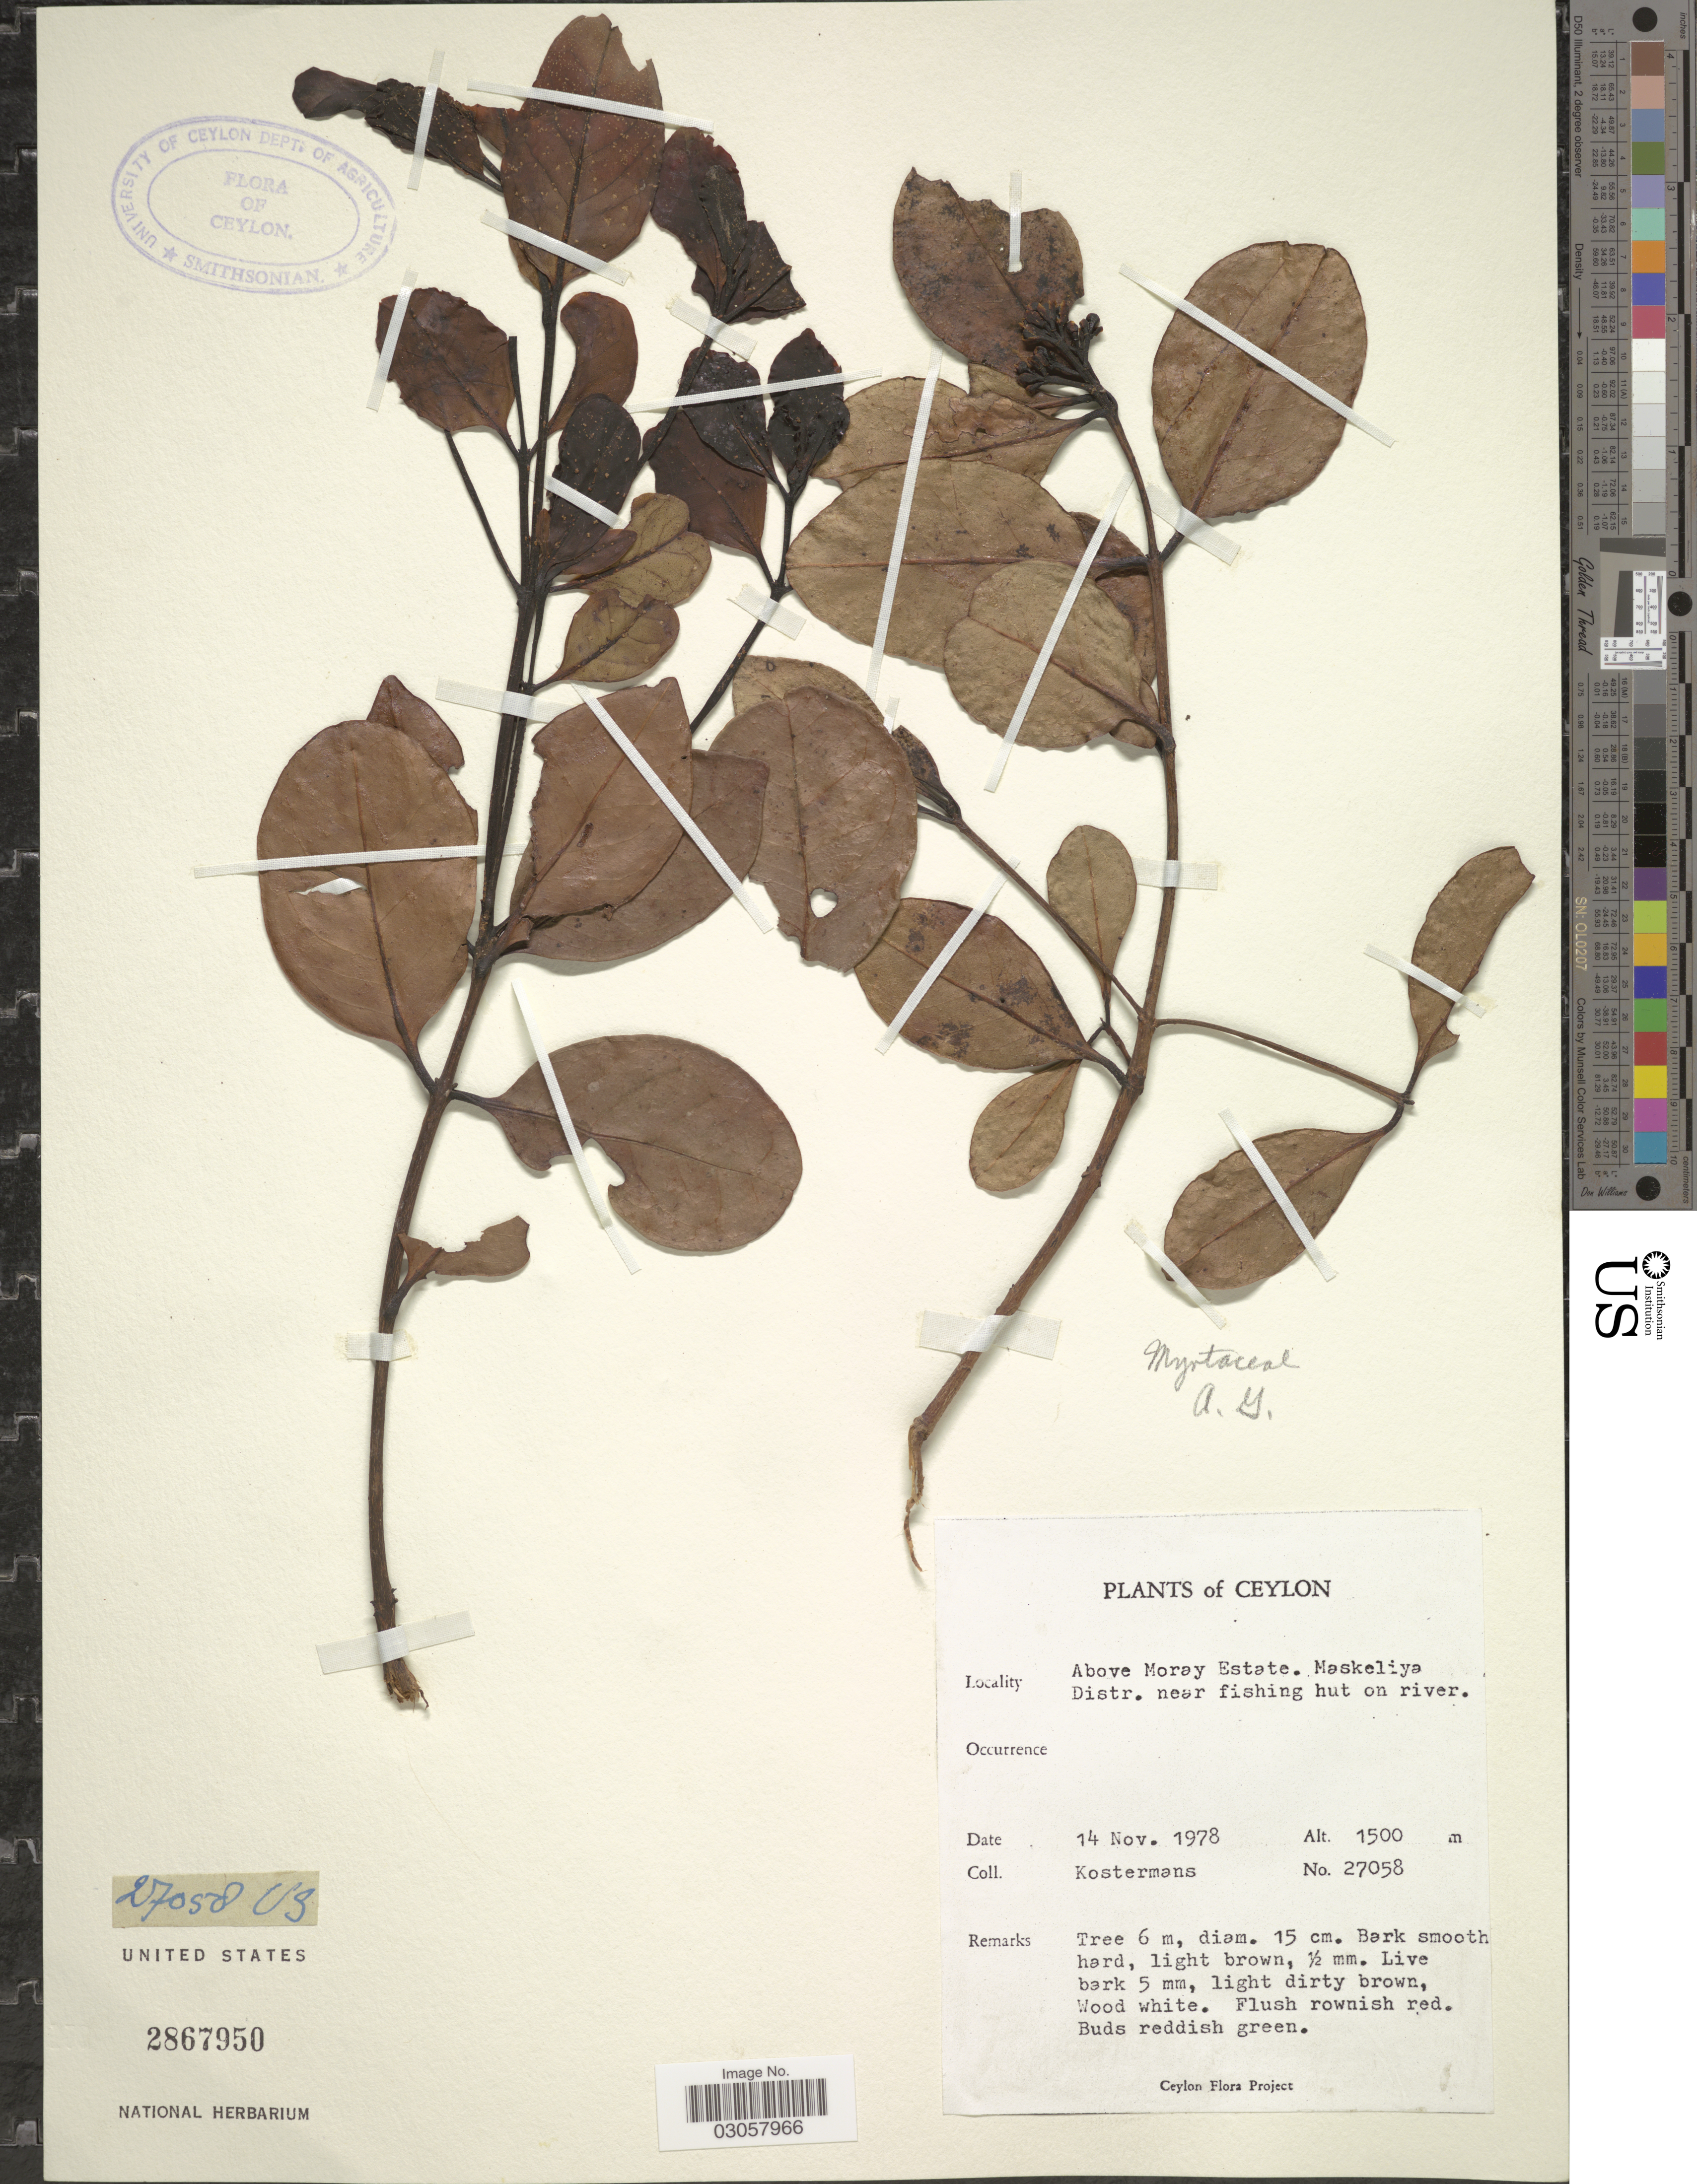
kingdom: Plantae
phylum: Tracheophyta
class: Magnoliopsida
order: Myrtales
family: Myrtaceae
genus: Syzygium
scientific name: Syzygium sp.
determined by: Strong, Mark T., (BOT), Smithsonian Institution - National Museum of Natural History (UNITED STATES)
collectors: Kostermans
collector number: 27058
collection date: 1978-11-14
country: Sri Lanka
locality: Ceylon. Above Moray Estate. Maskeliya Distr. near fishing hut on river.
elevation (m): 1500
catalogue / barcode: US 2867950